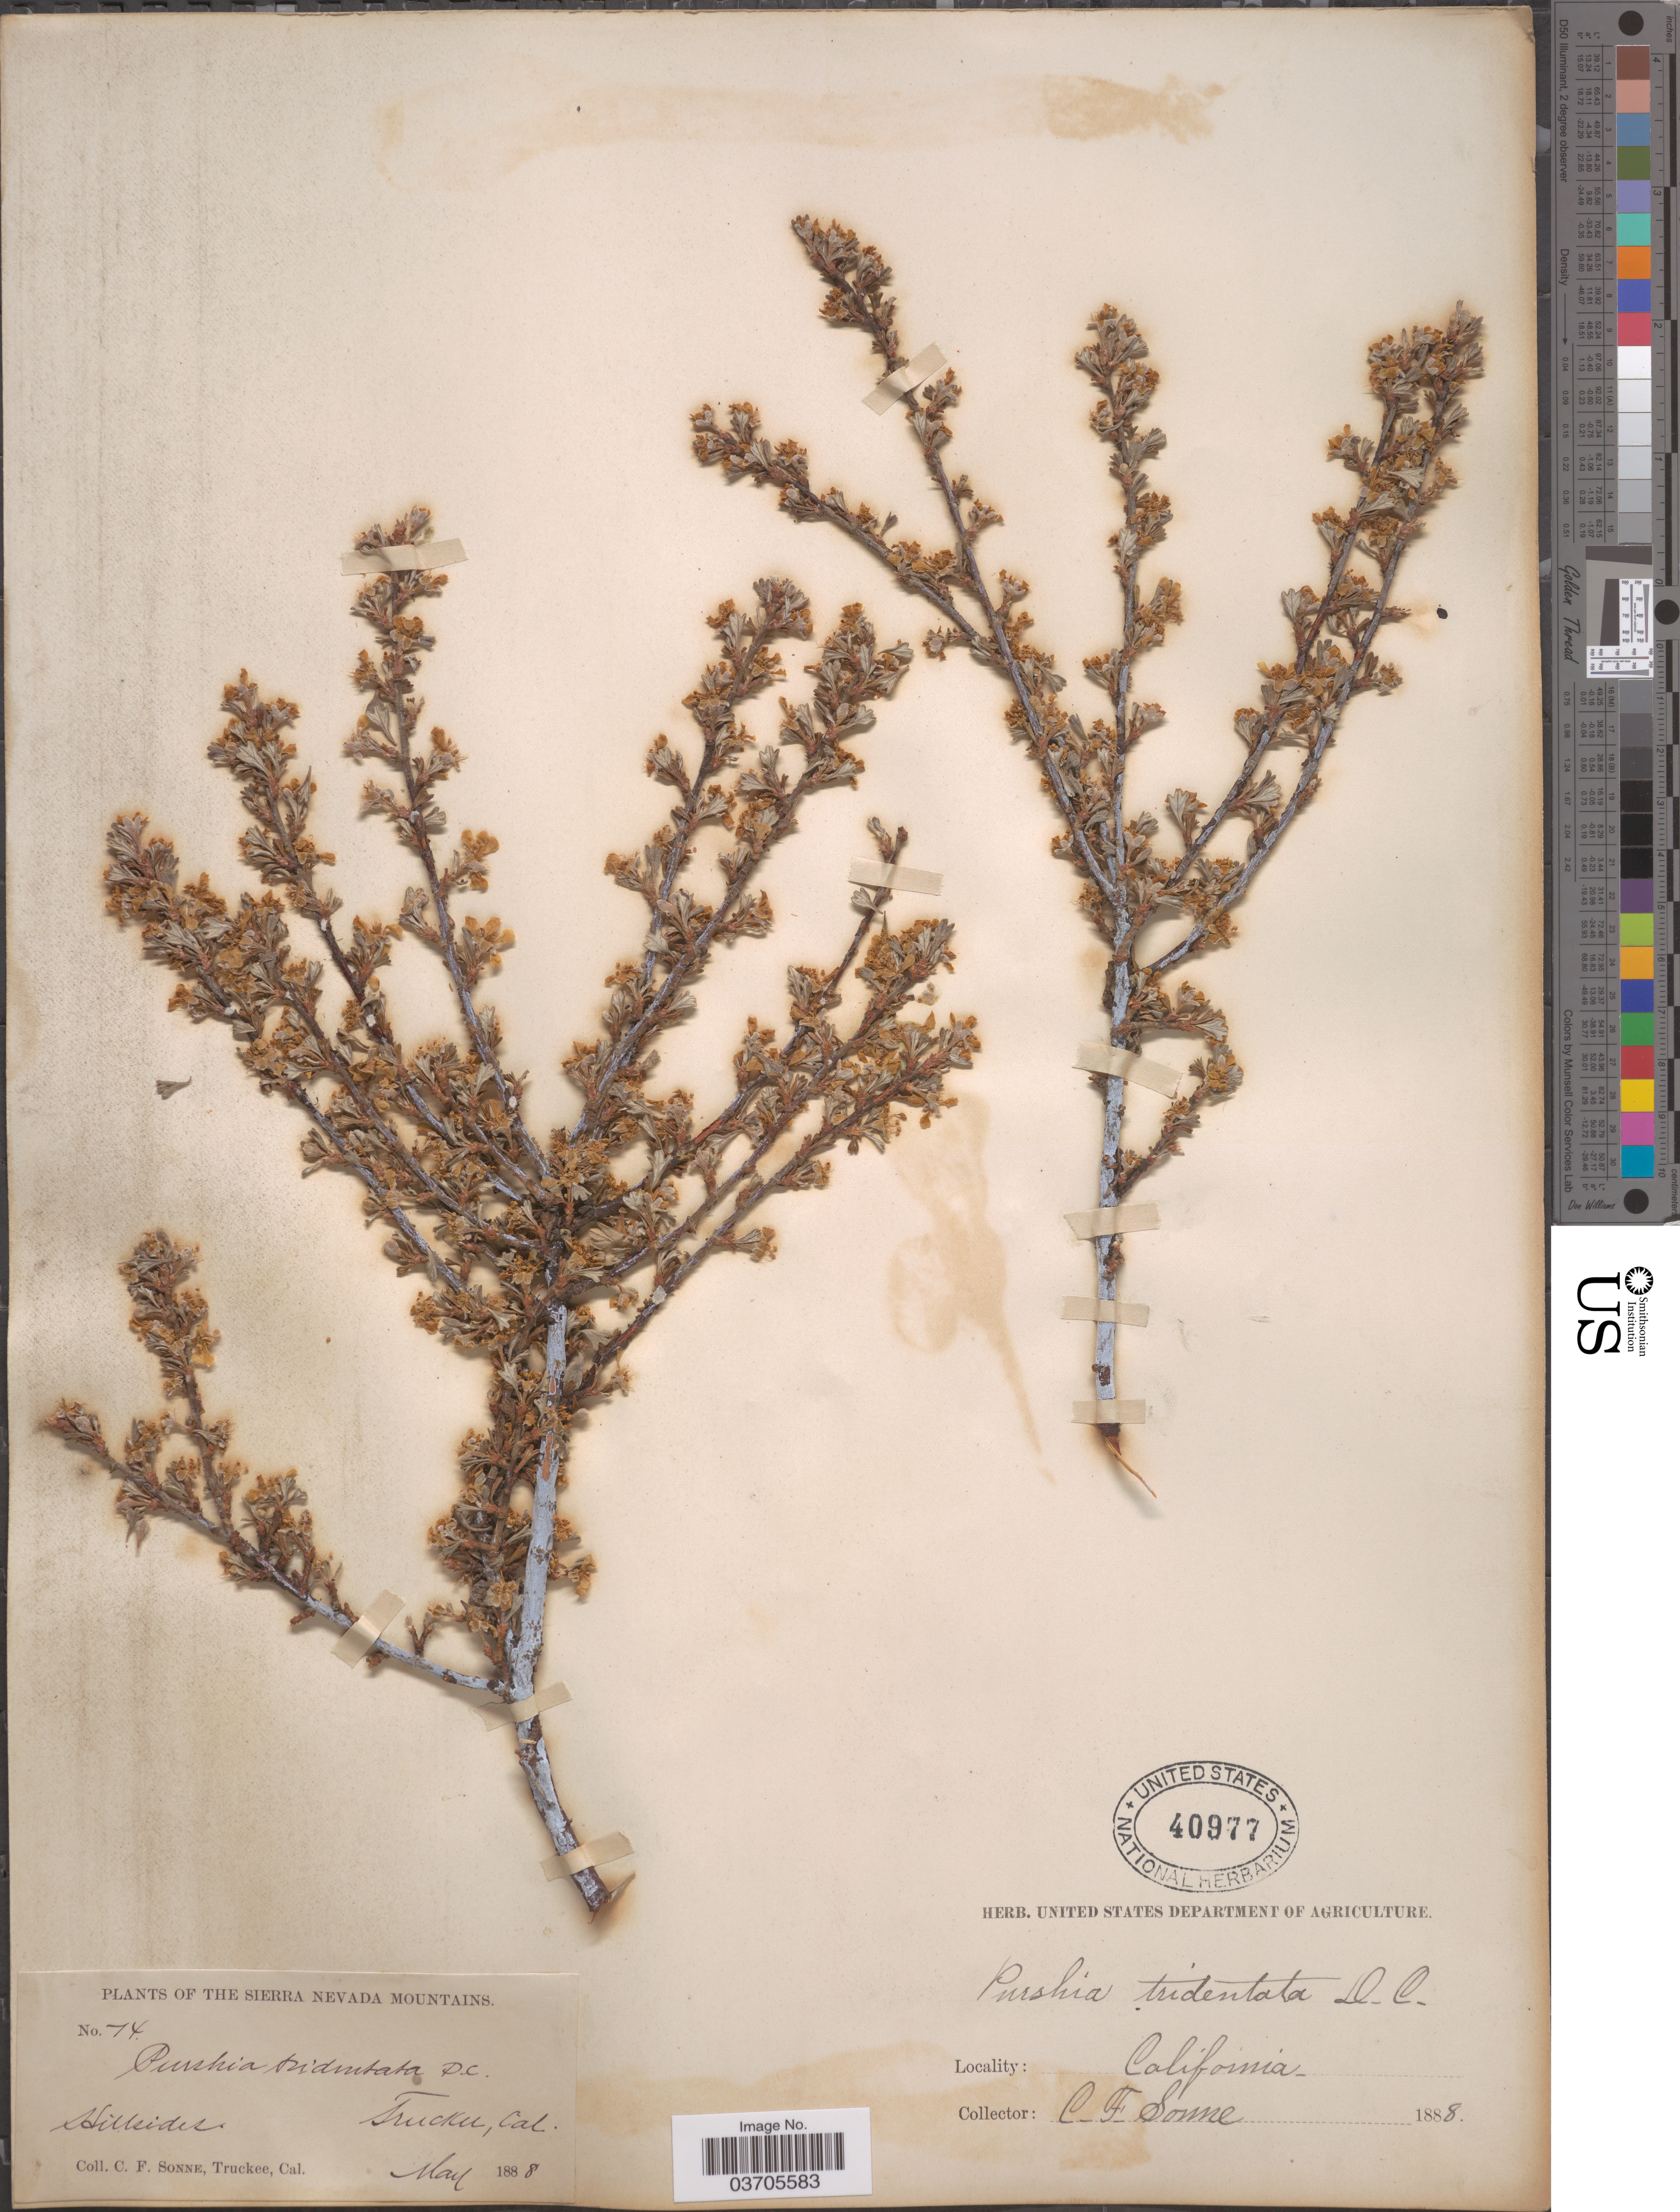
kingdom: Plantae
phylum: Tracheophyta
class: Magnoliopsida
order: Rosales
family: Rosaceae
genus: Purshia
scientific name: Purshia tridentata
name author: (Pursh) DC.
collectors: C. Sonne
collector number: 74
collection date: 1888-05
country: United States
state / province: California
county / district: Nevada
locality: Sierra Nevada Mountains. Truckee.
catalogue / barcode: US 40977